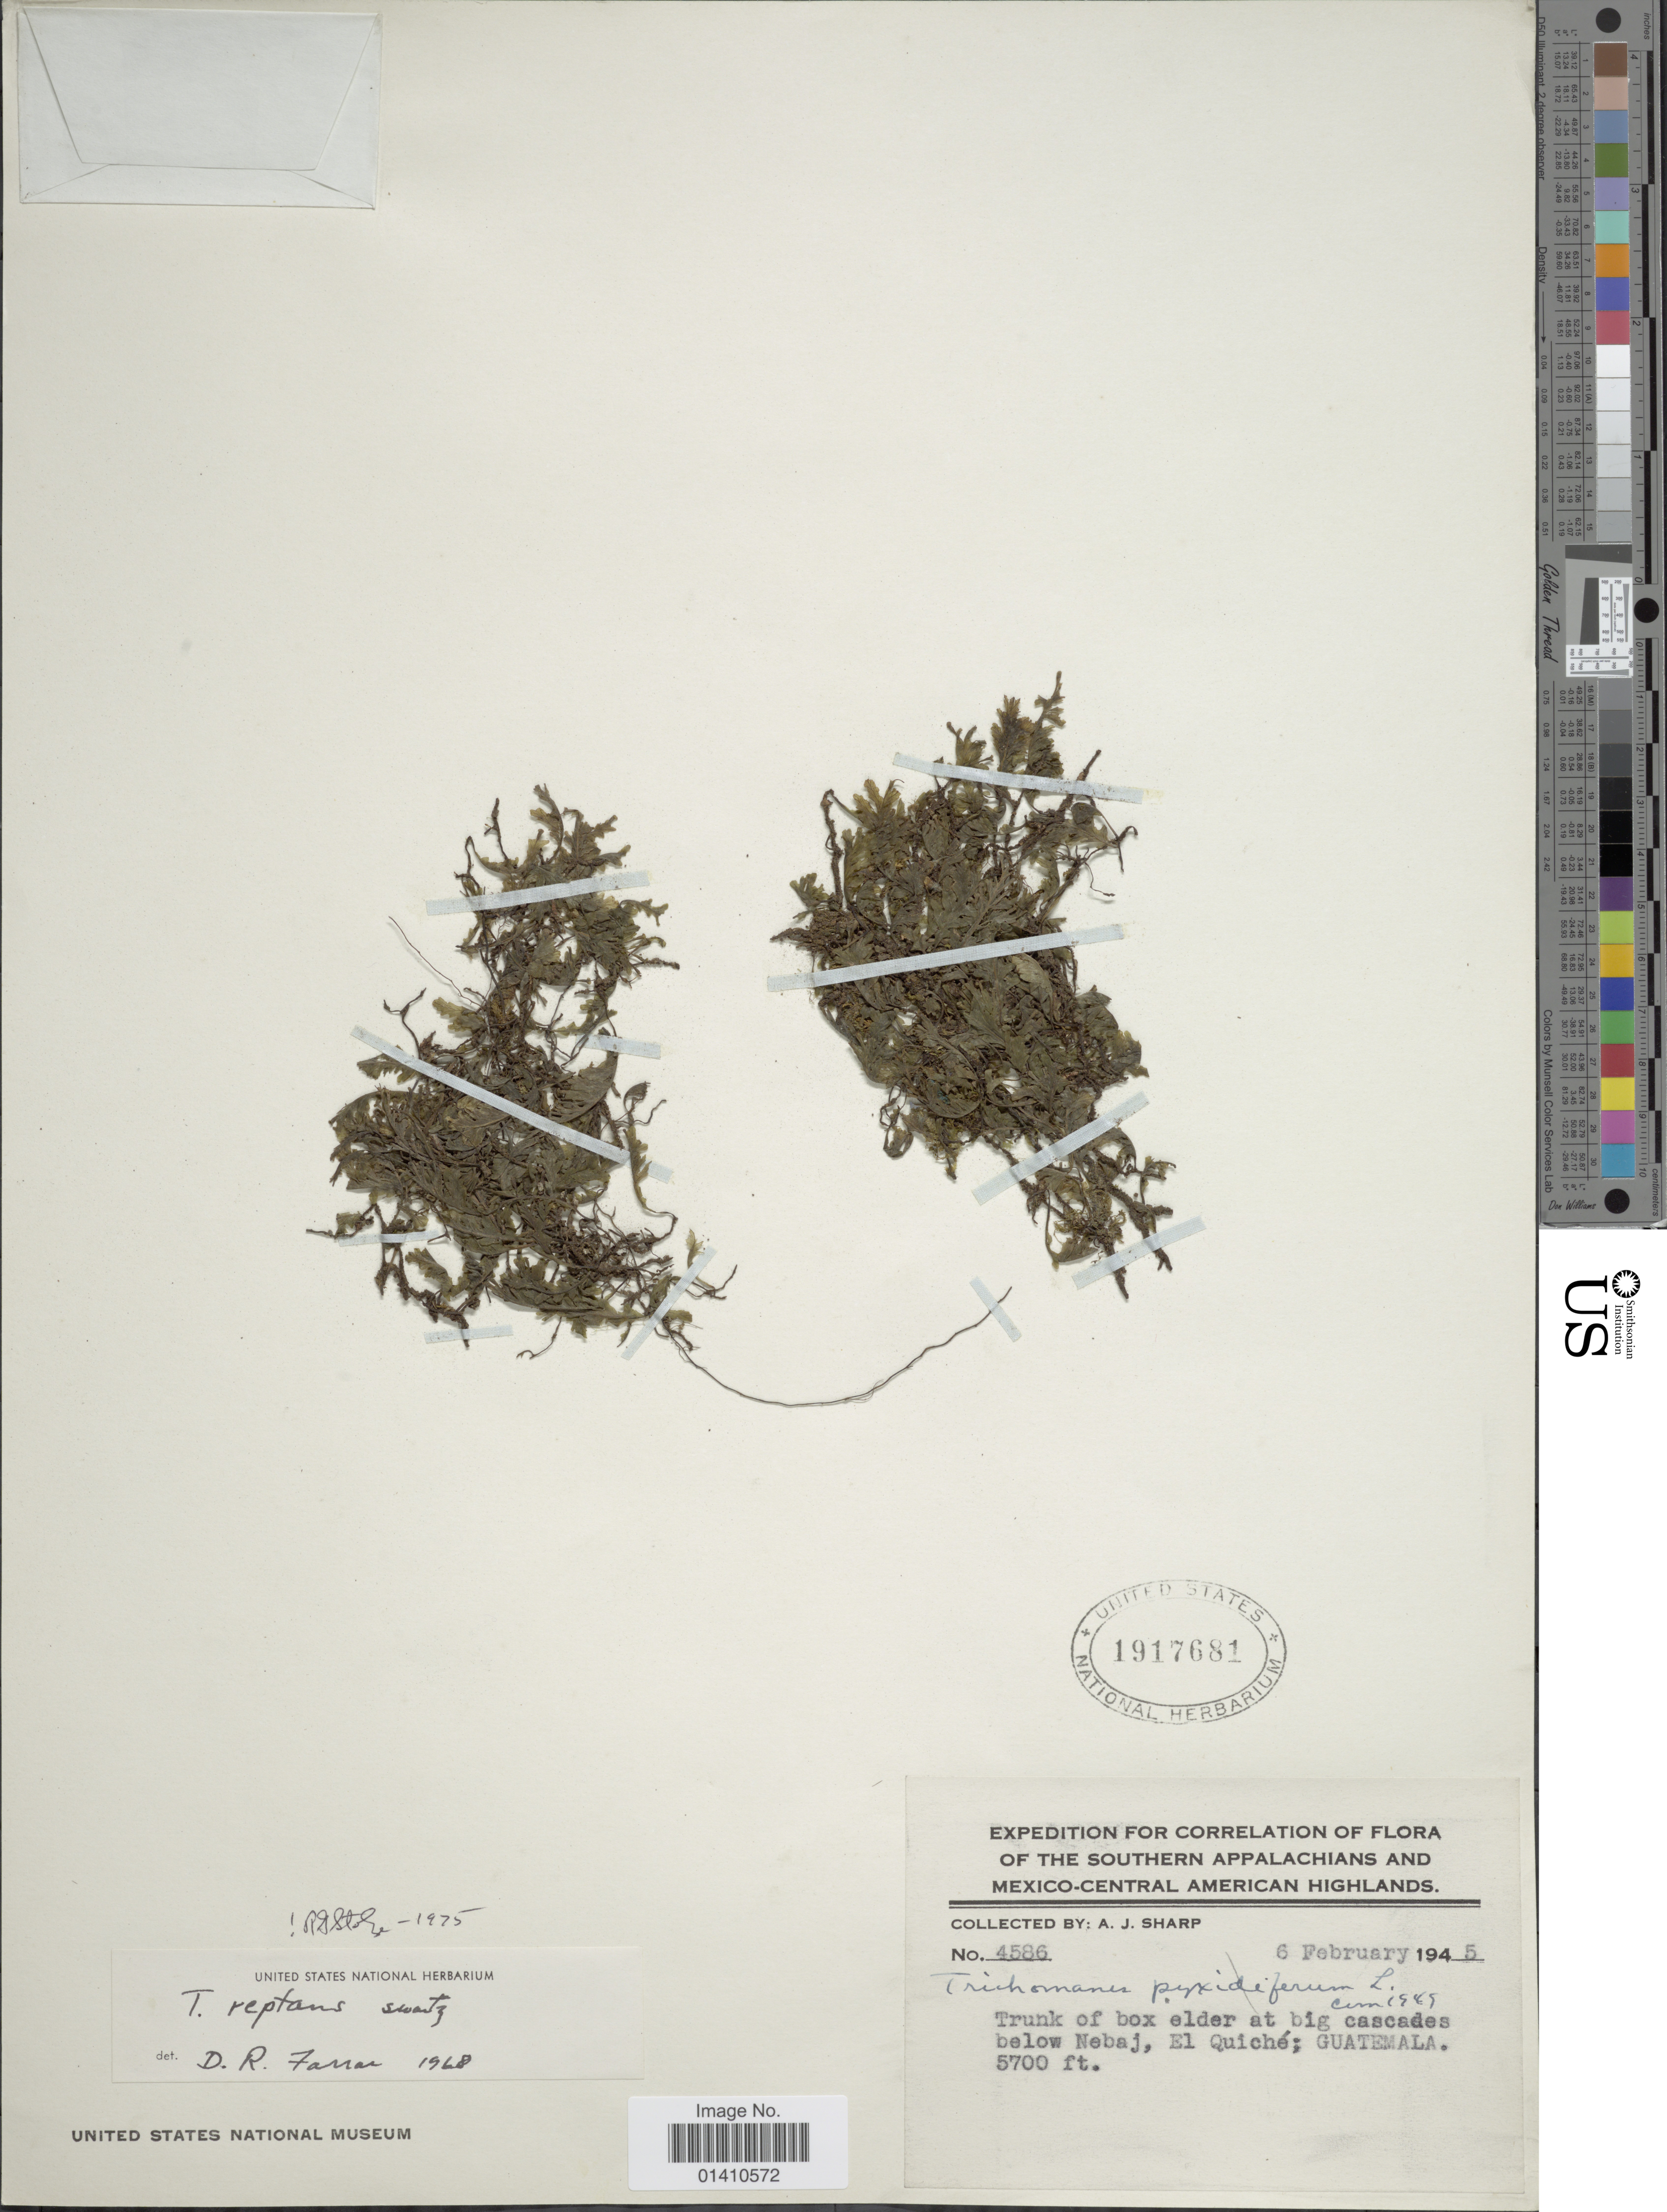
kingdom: Plantae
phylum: Tracheophyta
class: Polypodiopsida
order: Hymenophyllales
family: Hymenophyllaceae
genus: Didymoglossum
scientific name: Didymoglossum reptans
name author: (Sw.) C. Presl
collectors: A. J. Sharp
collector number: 4586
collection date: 1945-02-06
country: Guatemala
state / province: El Quiché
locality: Southern Appalachians and Mexico-central American highlands, Trunk of box elder at big cascades below Nebaj, El Quiche Highlands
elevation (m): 1737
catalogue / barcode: US 1917681